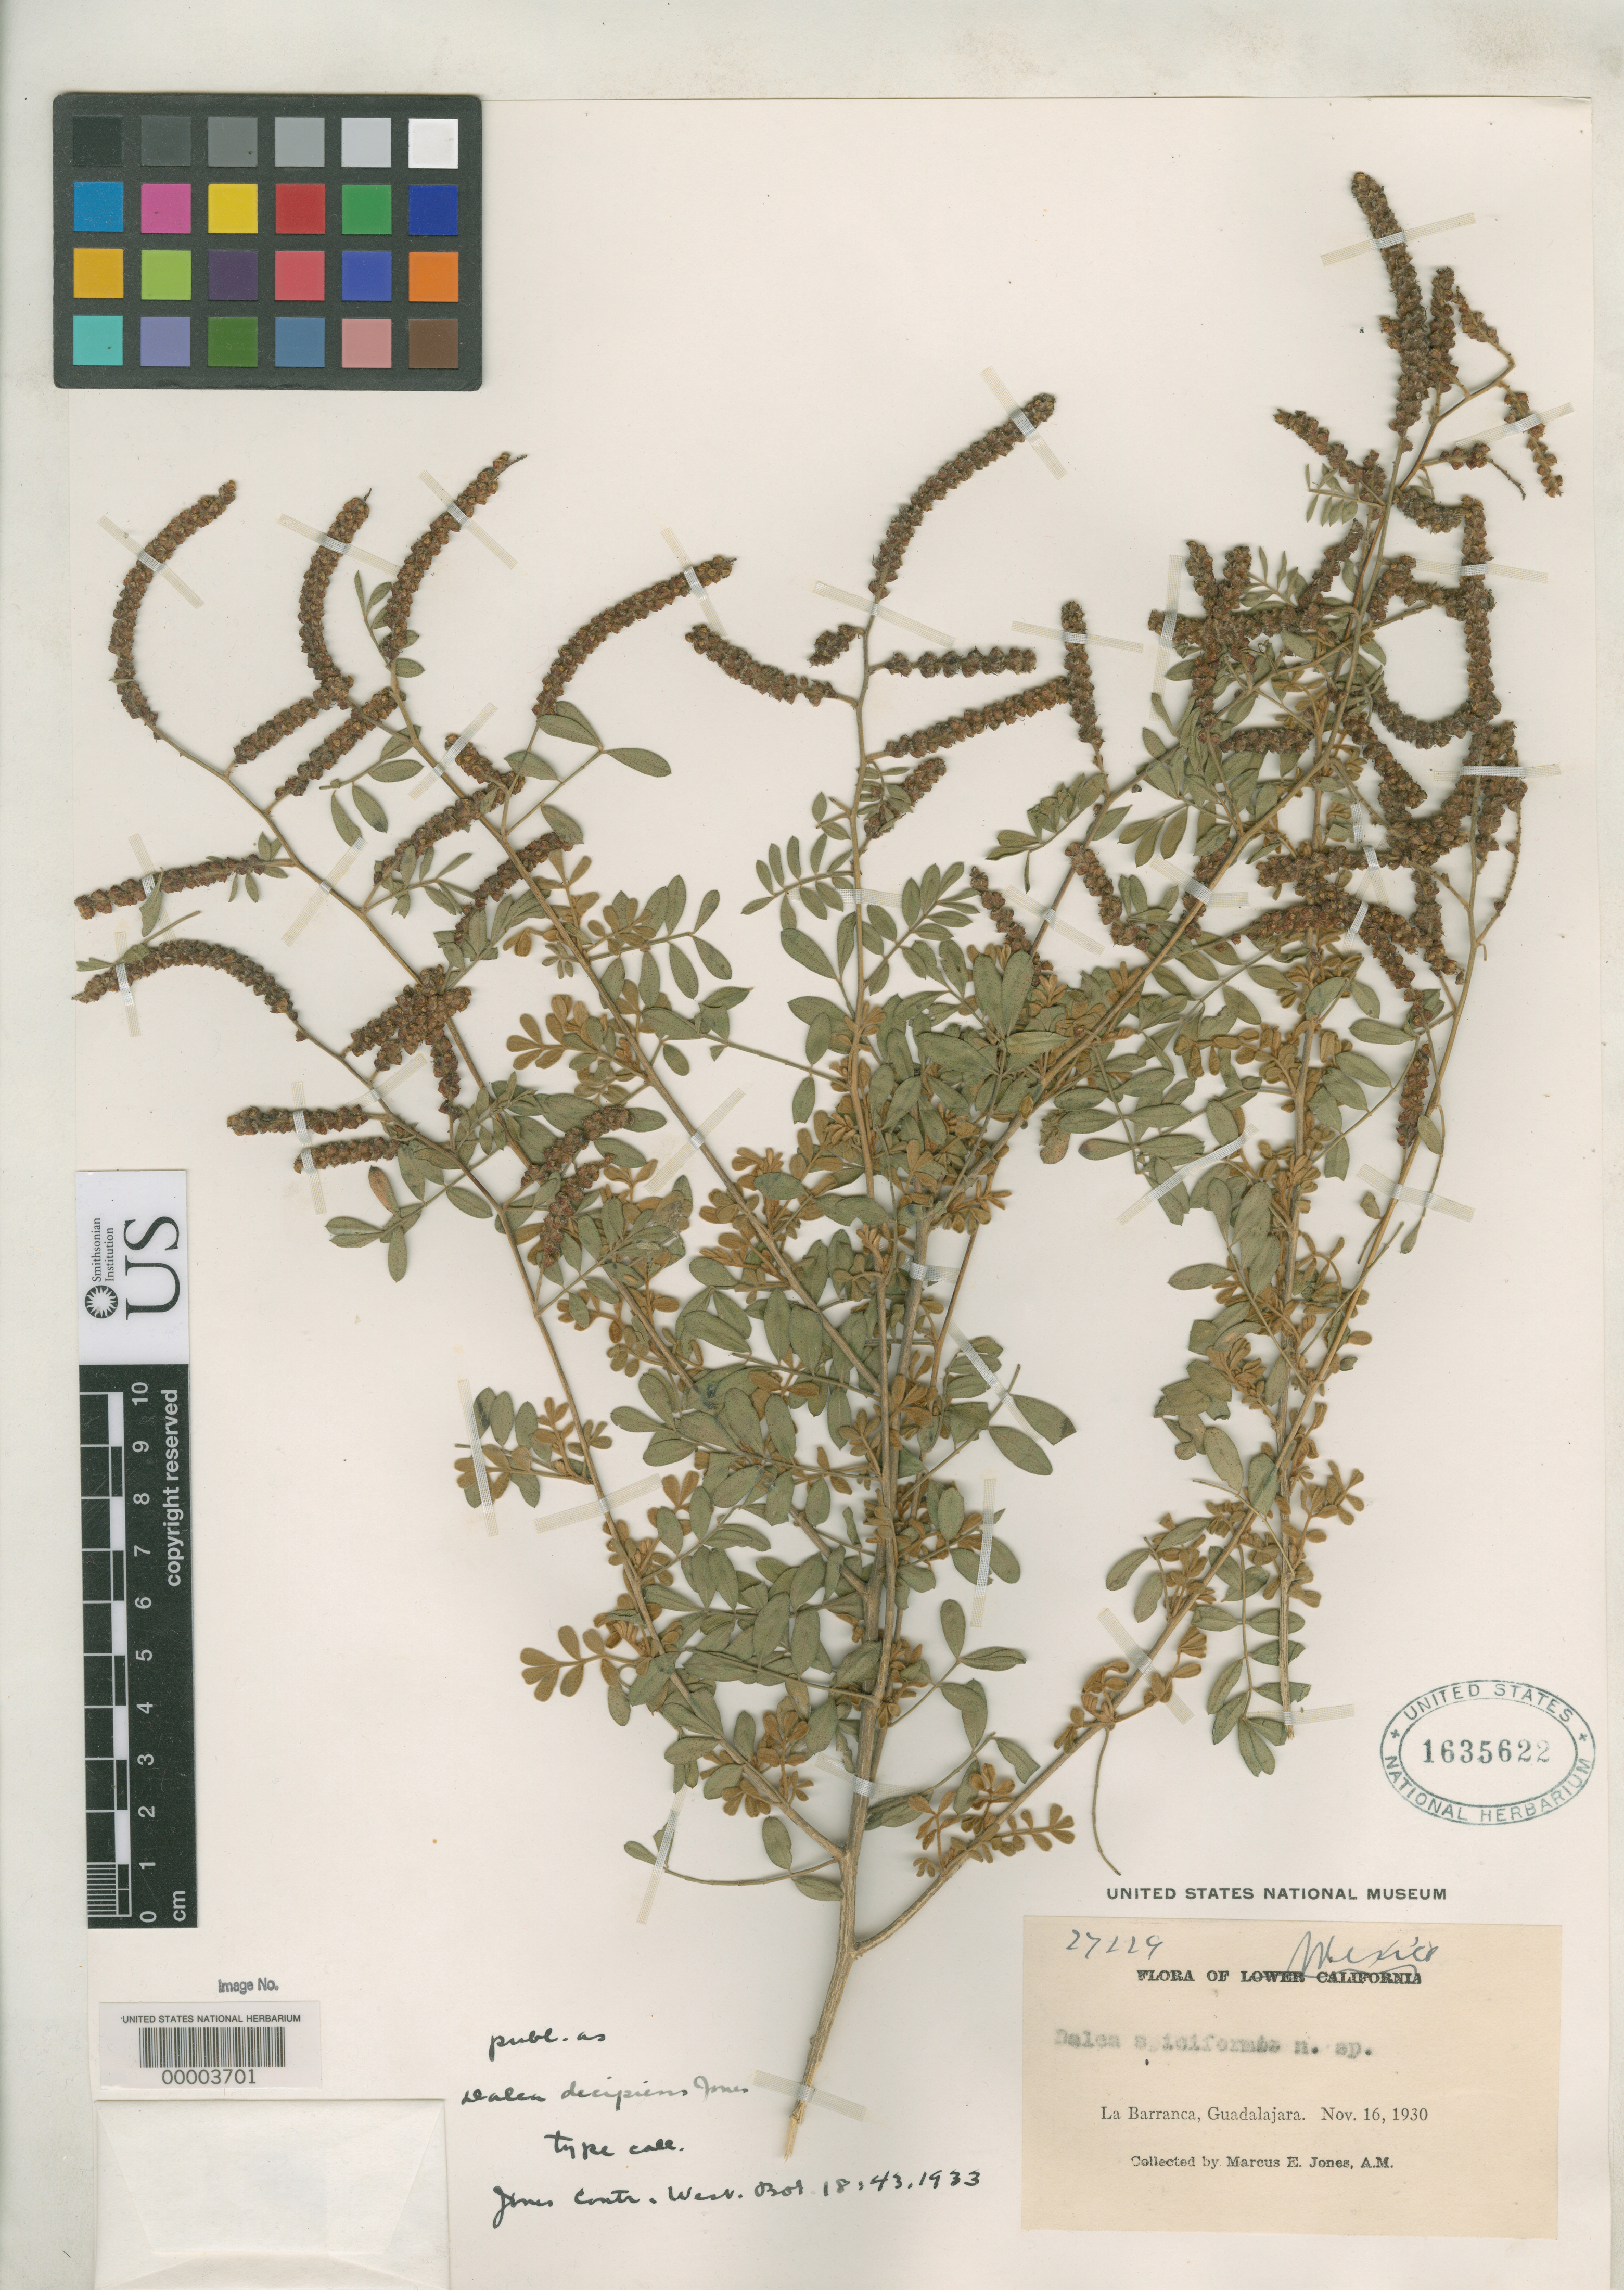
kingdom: Plantae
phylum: Tracheophyta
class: Magnoliopsida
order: Fabales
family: Fabaceae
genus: Dalea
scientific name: Dalea decipiens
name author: M.E. Jones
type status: Isotype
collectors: M. E. Jones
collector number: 27229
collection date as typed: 16 Nov 1930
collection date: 1930-11-16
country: Mexico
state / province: Jalisco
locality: Guadalajara, Barranca.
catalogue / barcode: US 1635622